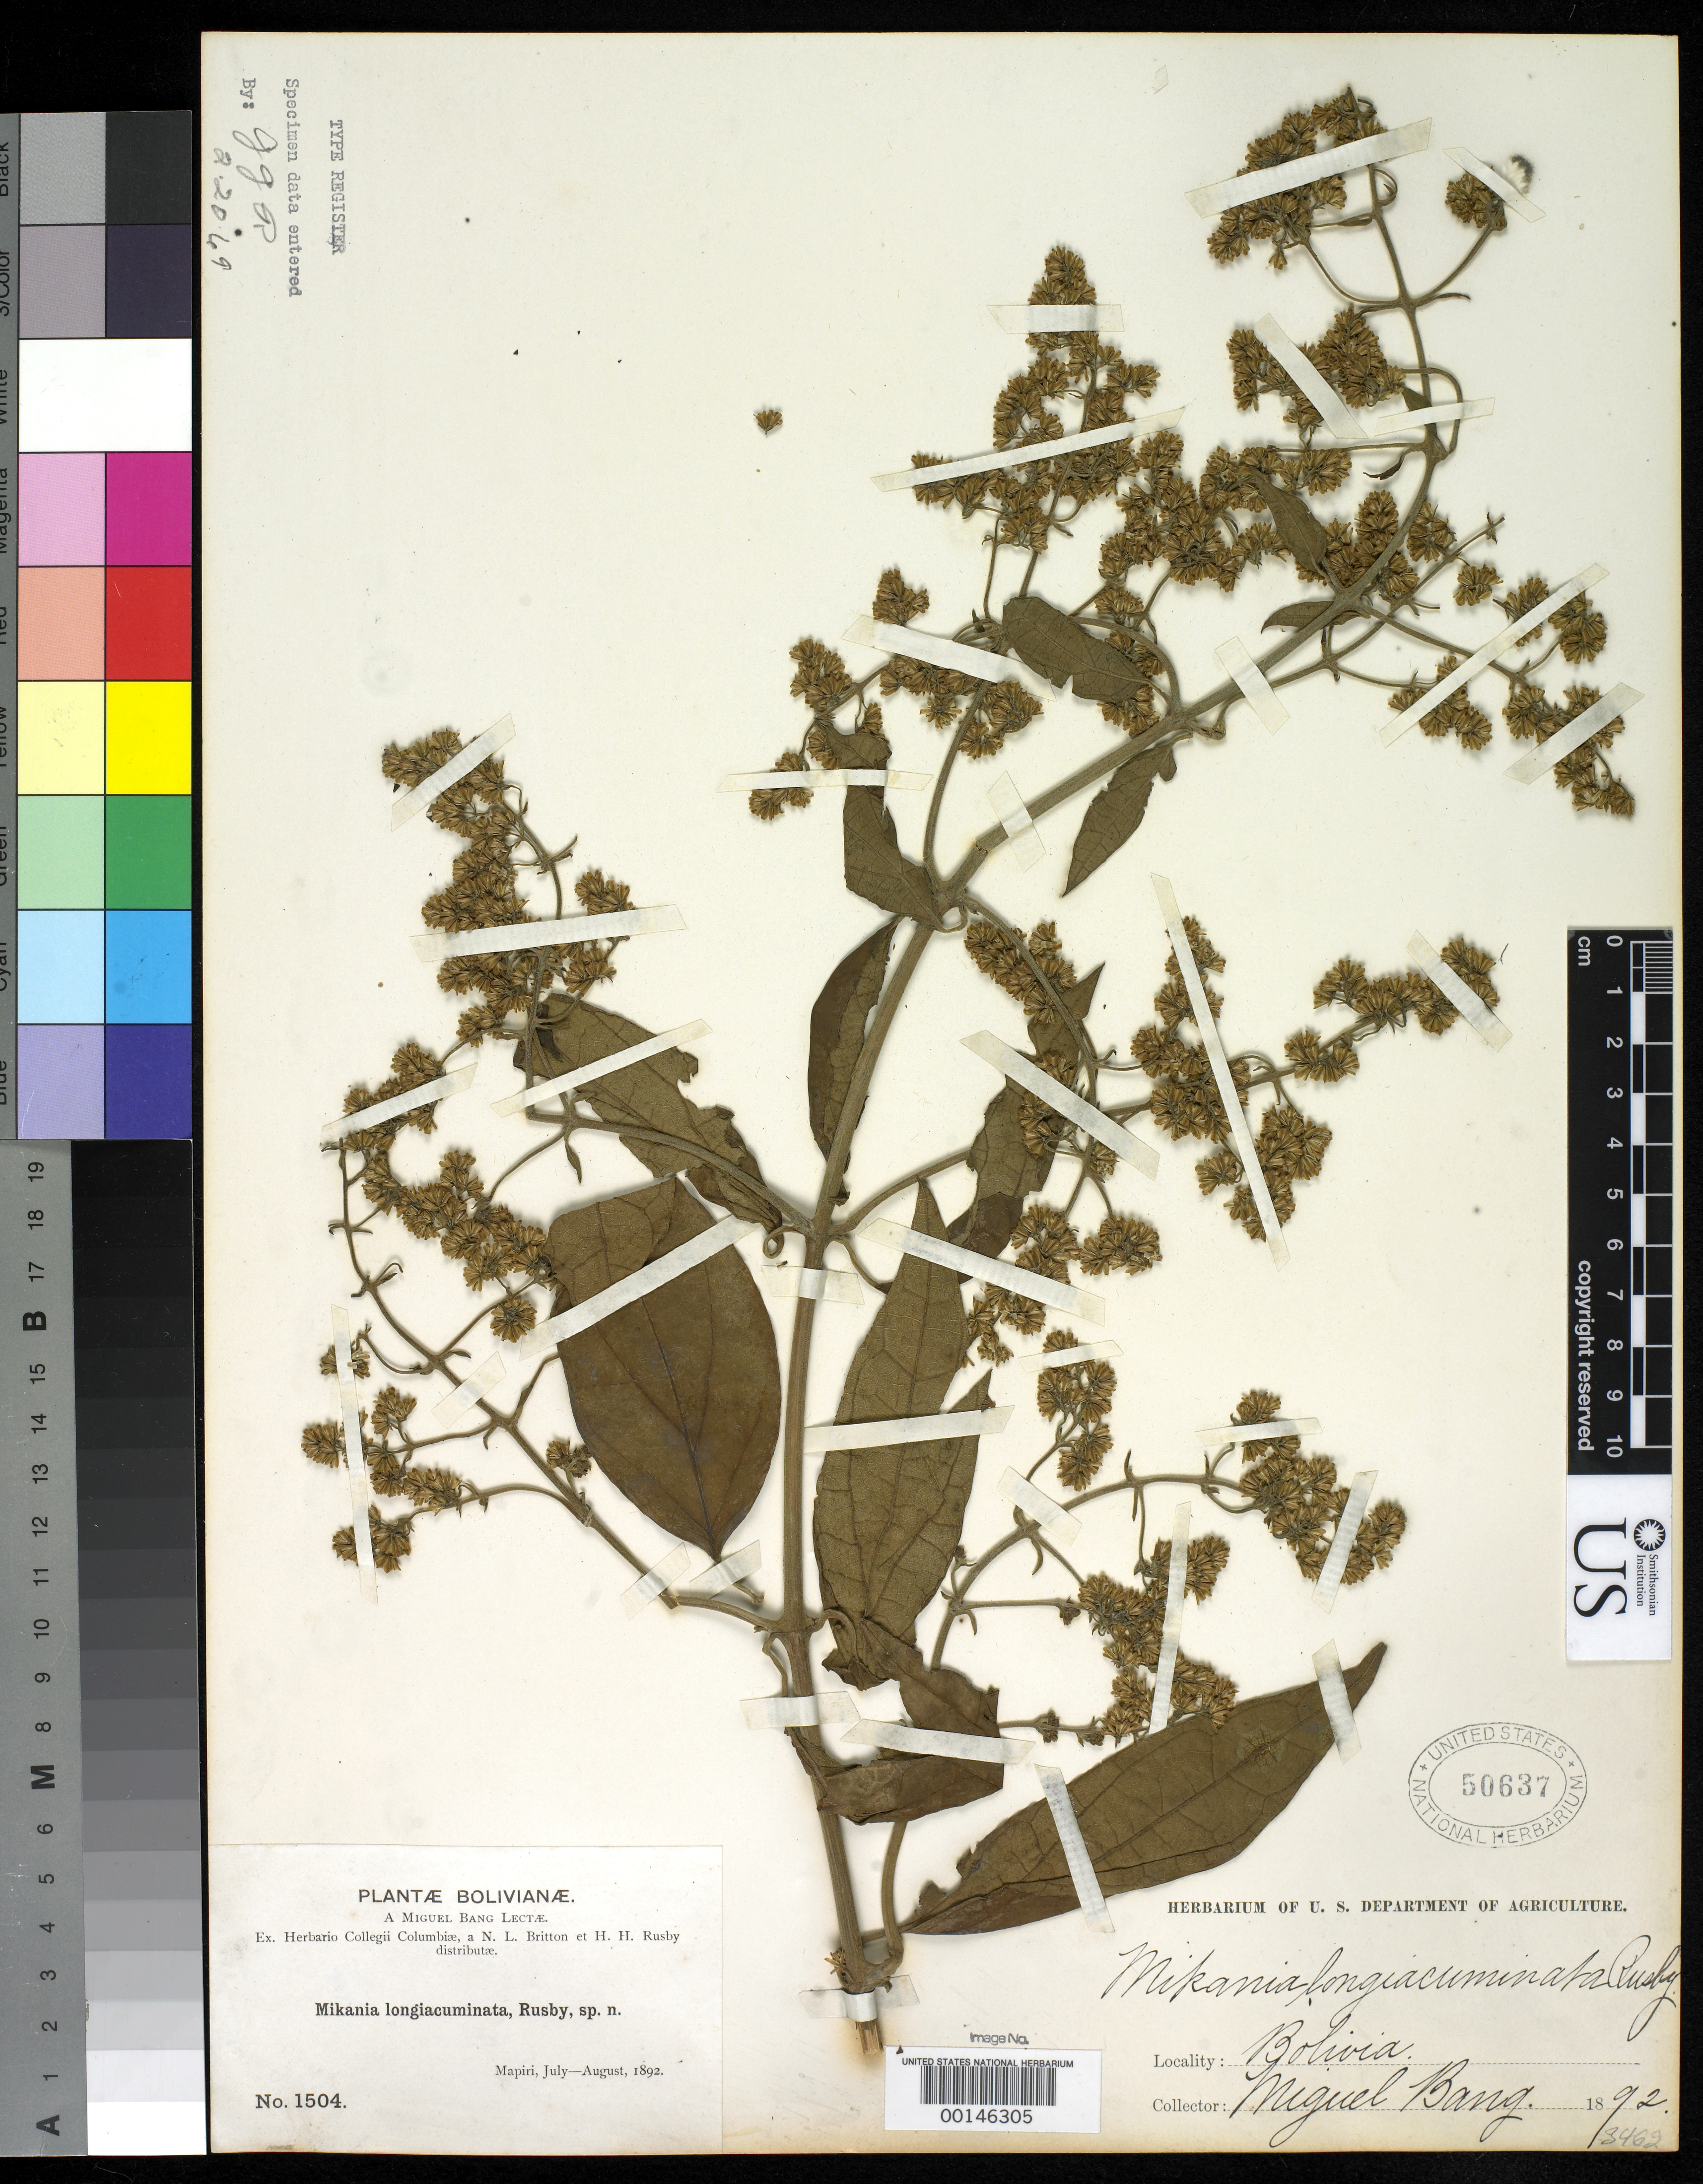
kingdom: Plantae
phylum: Tracheophyta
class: Magnoliopsida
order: Asterales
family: Asteraceae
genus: Willoughbya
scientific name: Willoughbya longiacuminata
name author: Rusby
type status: Isotype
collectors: M. Bang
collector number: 1504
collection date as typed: Jul 1892 to -- Aug 1892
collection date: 1892-07/1892-08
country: Bolivia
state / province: La Paz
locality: Mapiri.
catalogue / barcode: US 50637